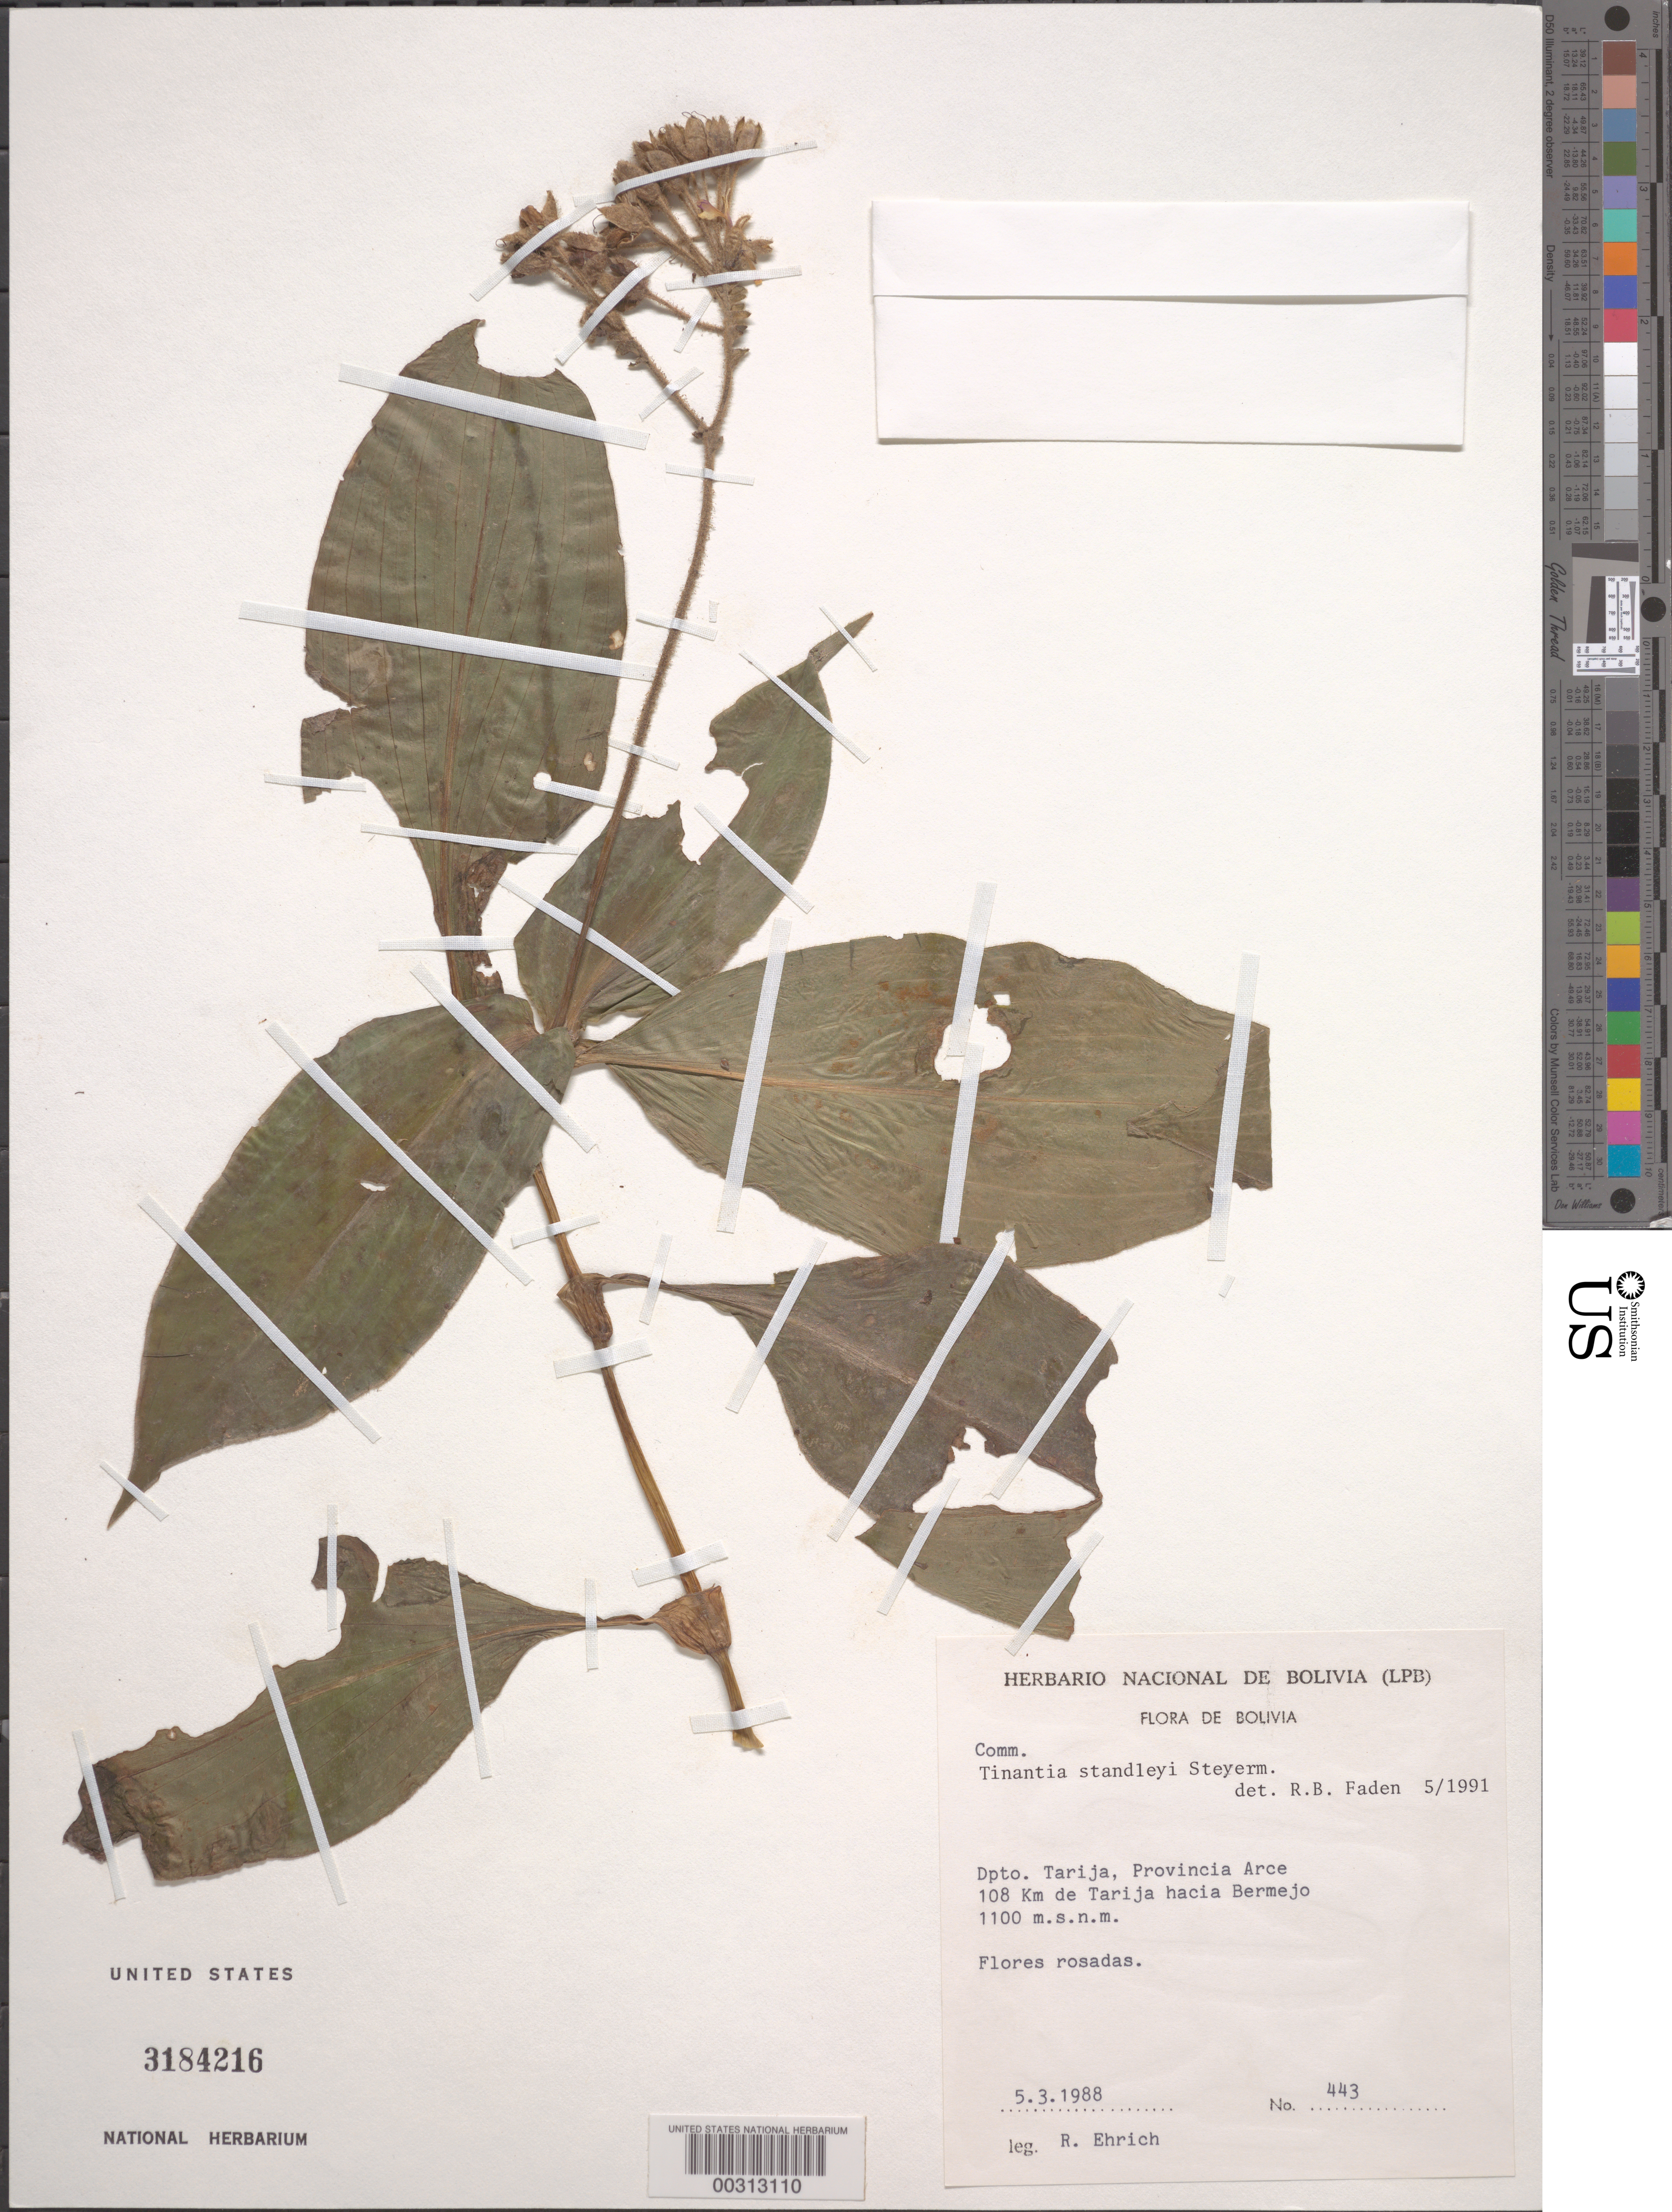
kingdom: Plantae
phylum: Tracheophyta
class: Liliopsida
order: Commelinales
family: Commelinaceae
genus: Tinantia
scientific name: Tinantia standleyi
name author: Steyerm.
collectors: R. Ehrich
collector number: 443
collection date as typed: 21 Feb 1988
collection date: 1988-02-21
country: Bolivia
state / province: Tarija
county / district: Arce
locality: Tarija Hacia Bermejo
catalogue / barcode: US 3184216